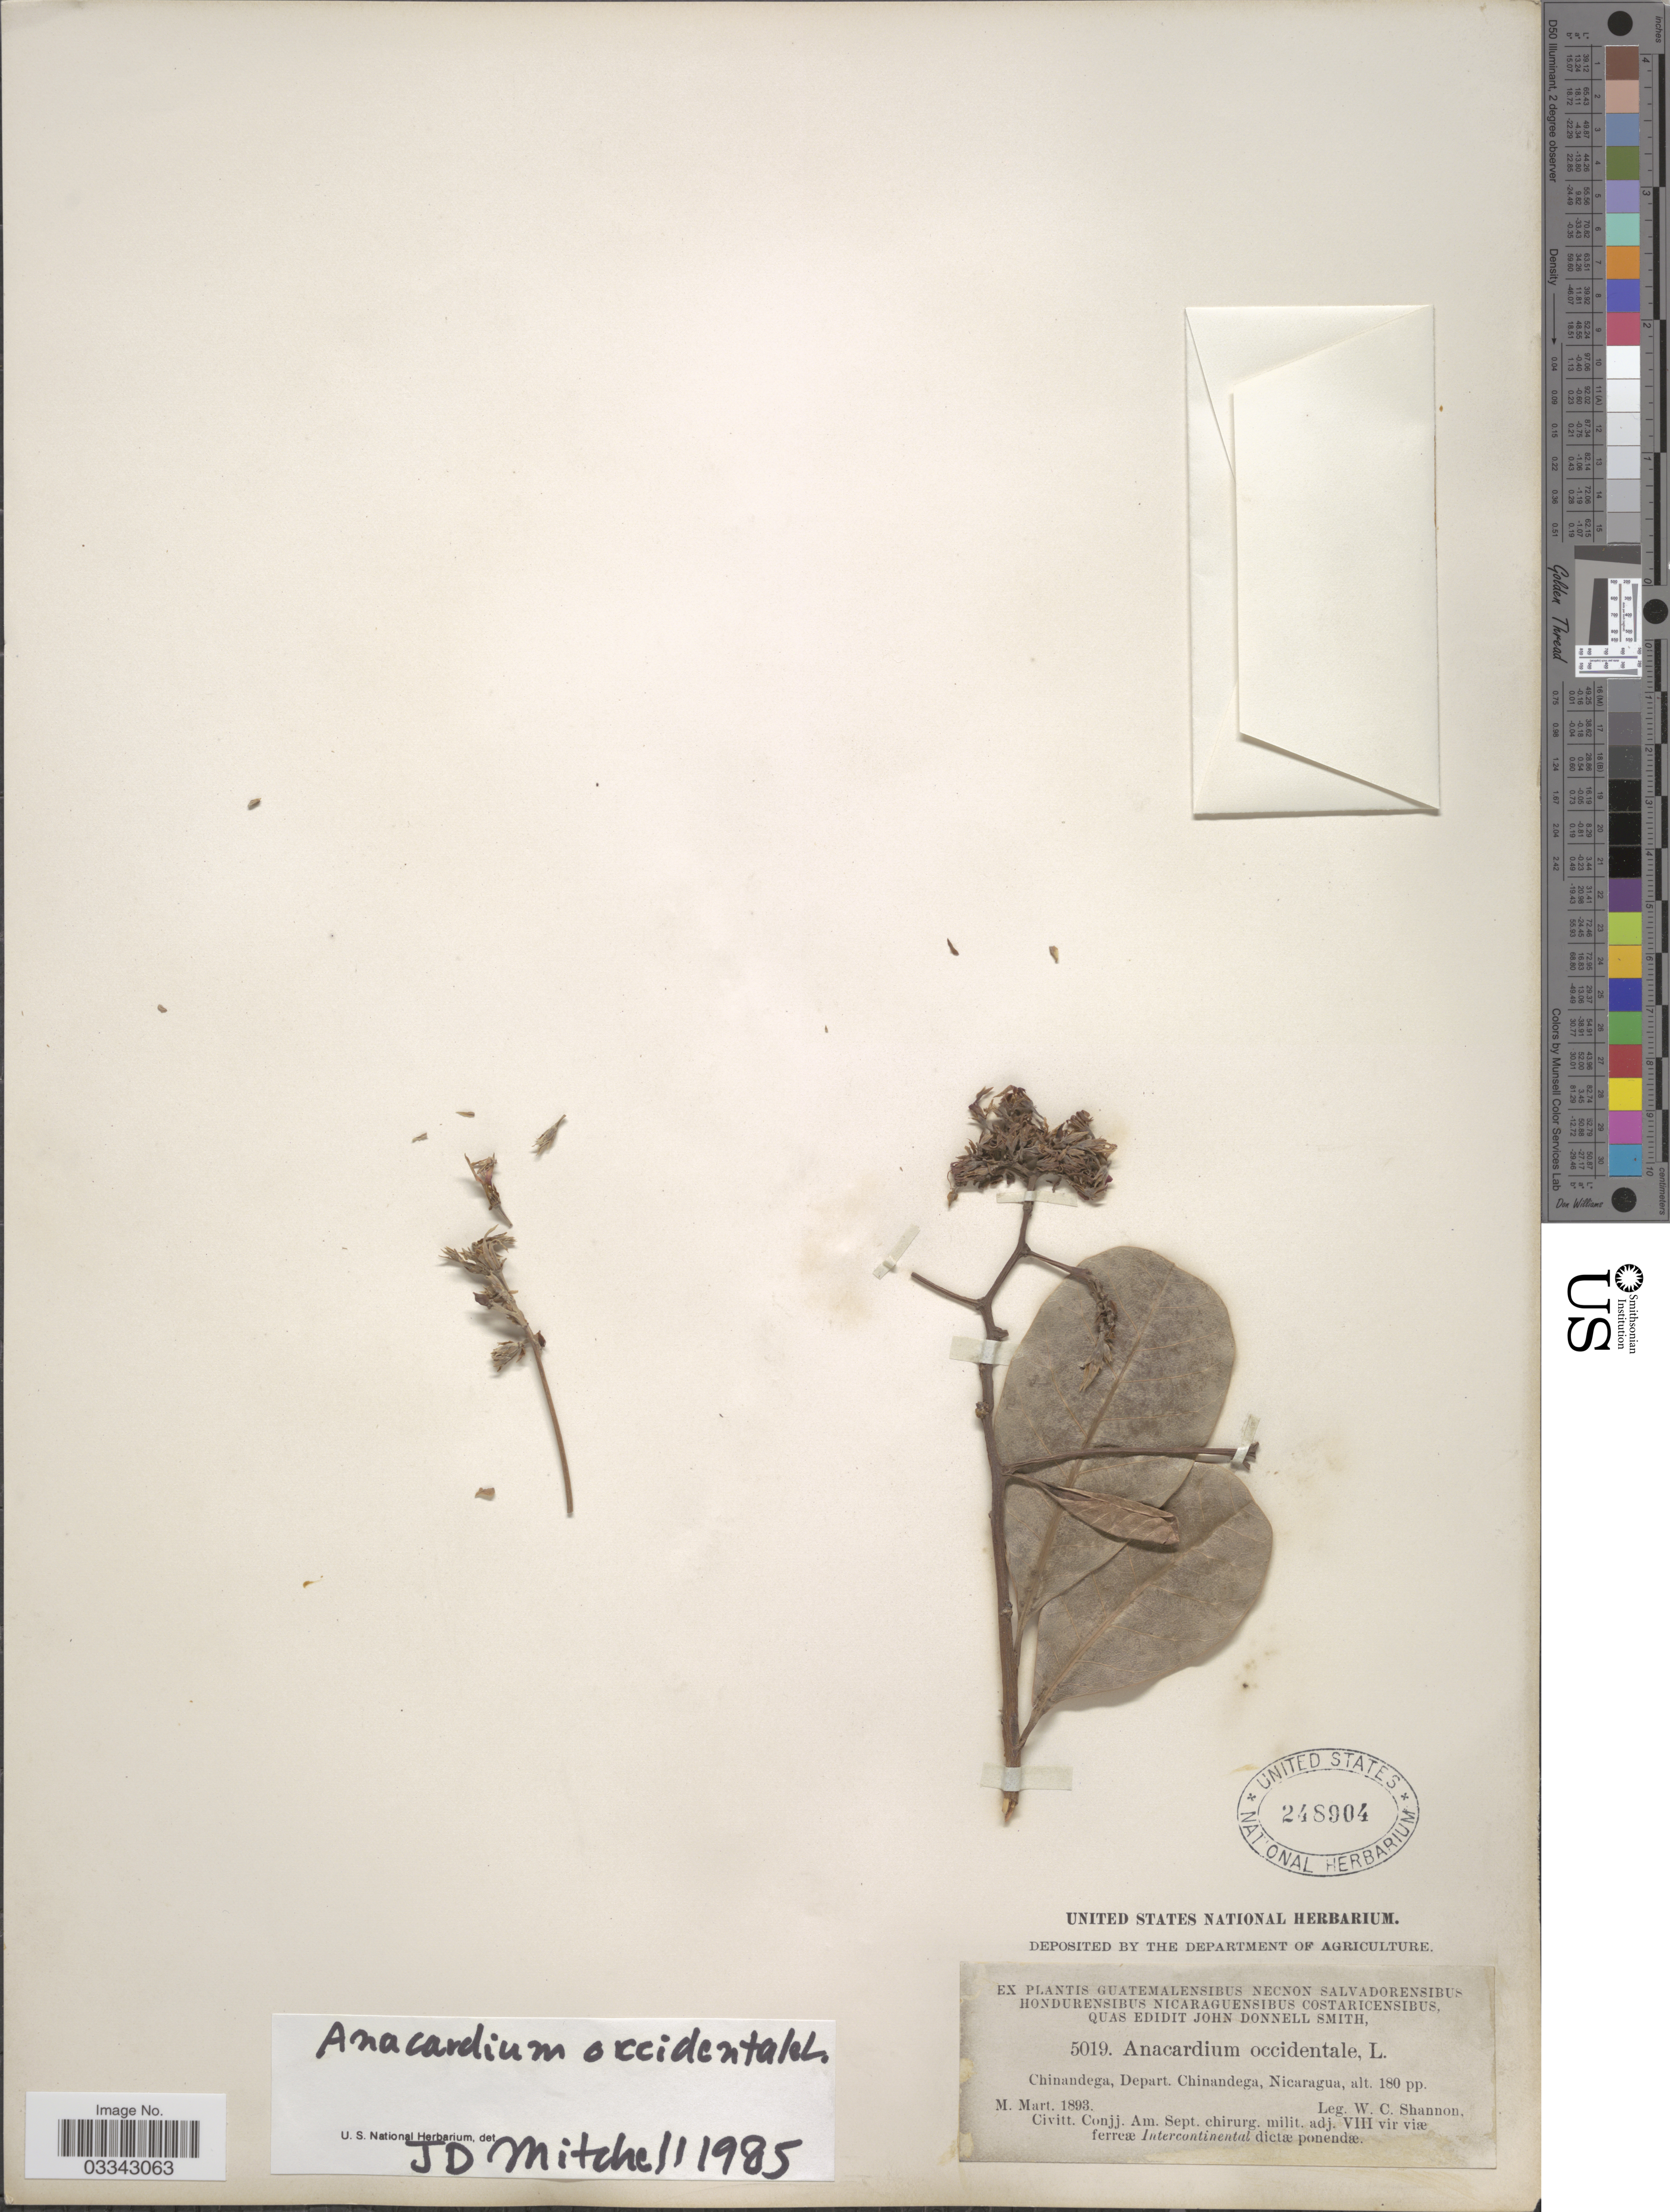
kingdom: Plantae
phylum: Tracheophyta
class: Magnoliopsida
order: Sapindales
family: Anacardiaceae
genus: Anacardium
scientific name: Anacardium occidentale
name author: L.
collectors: W. C. Shannon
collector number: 5019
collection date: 1893-03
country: Nicaragua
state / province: Chinandega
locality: Chinandega, Depart. Chinandega.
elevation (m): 55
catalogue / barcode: US 248904